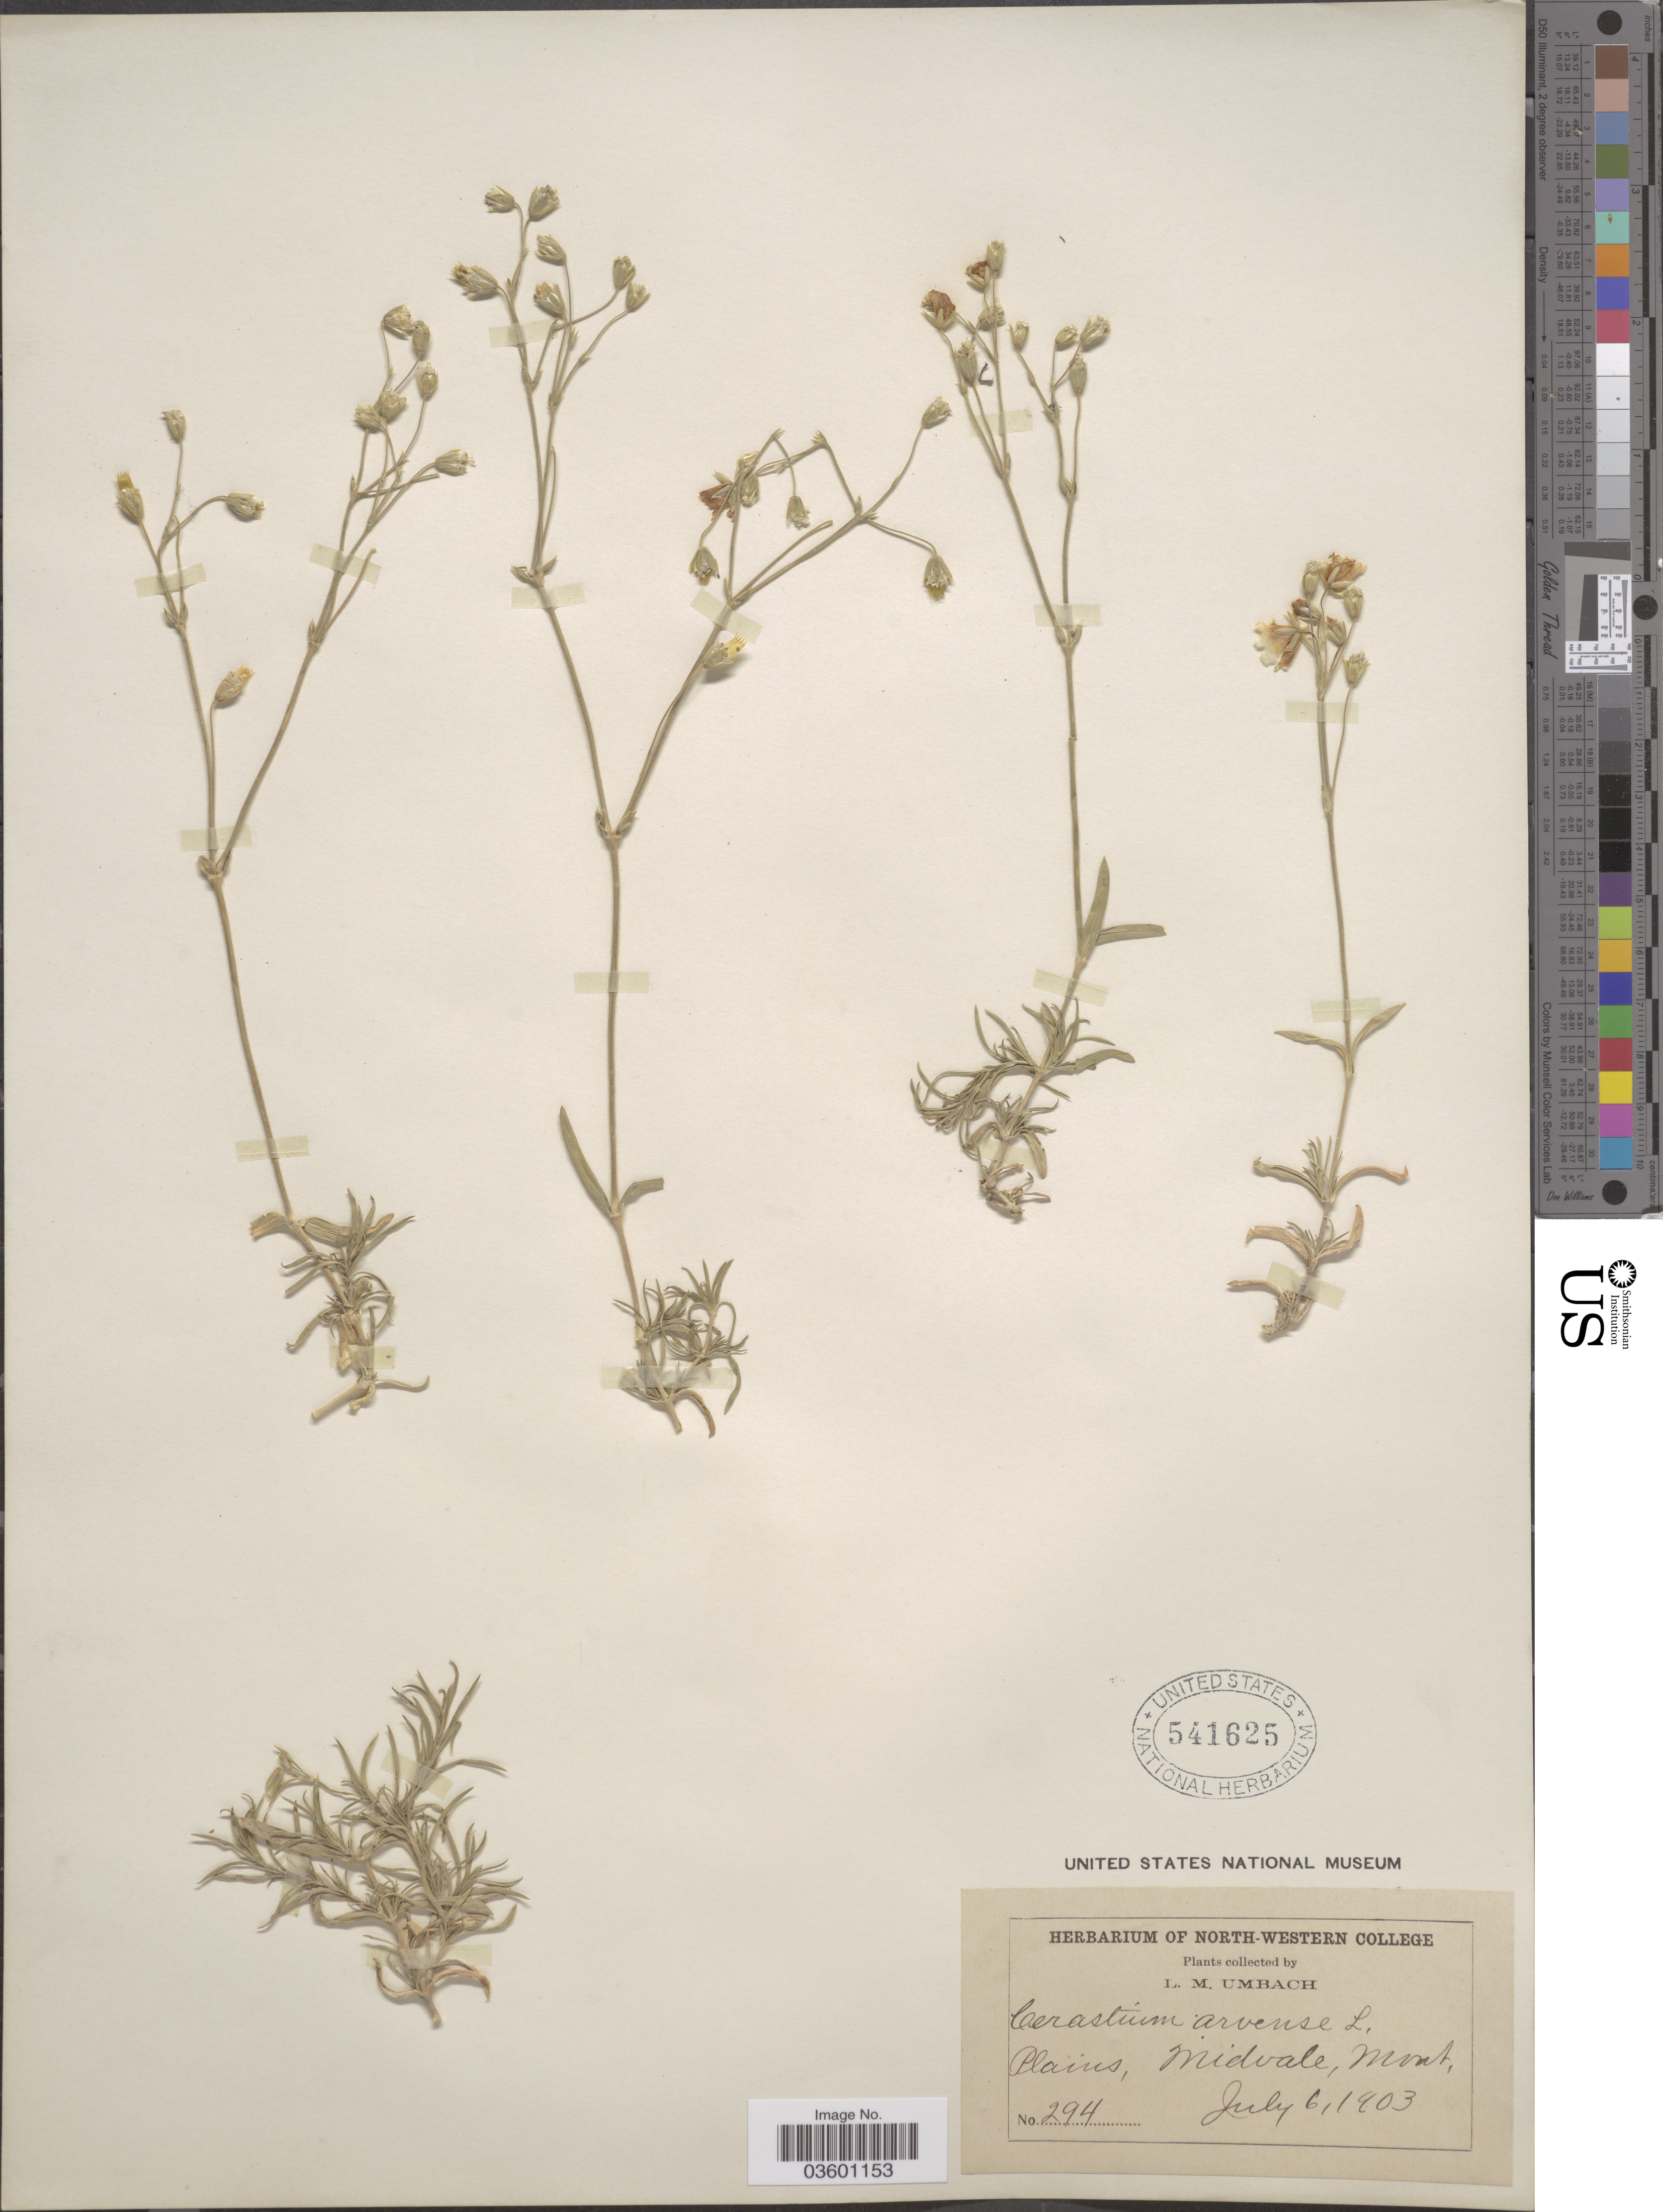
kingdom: Plantae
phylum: Tracheophyta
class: Magnoliopsida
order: Caryophyllales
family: Caryophyllaceae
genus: Cerastium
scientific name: Cerastium arvense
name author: L.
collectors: L. M. Umbach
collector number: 294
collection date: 1903-07-06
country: United States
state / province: Montana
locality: Plains, Midvale.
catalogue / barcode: US 541625